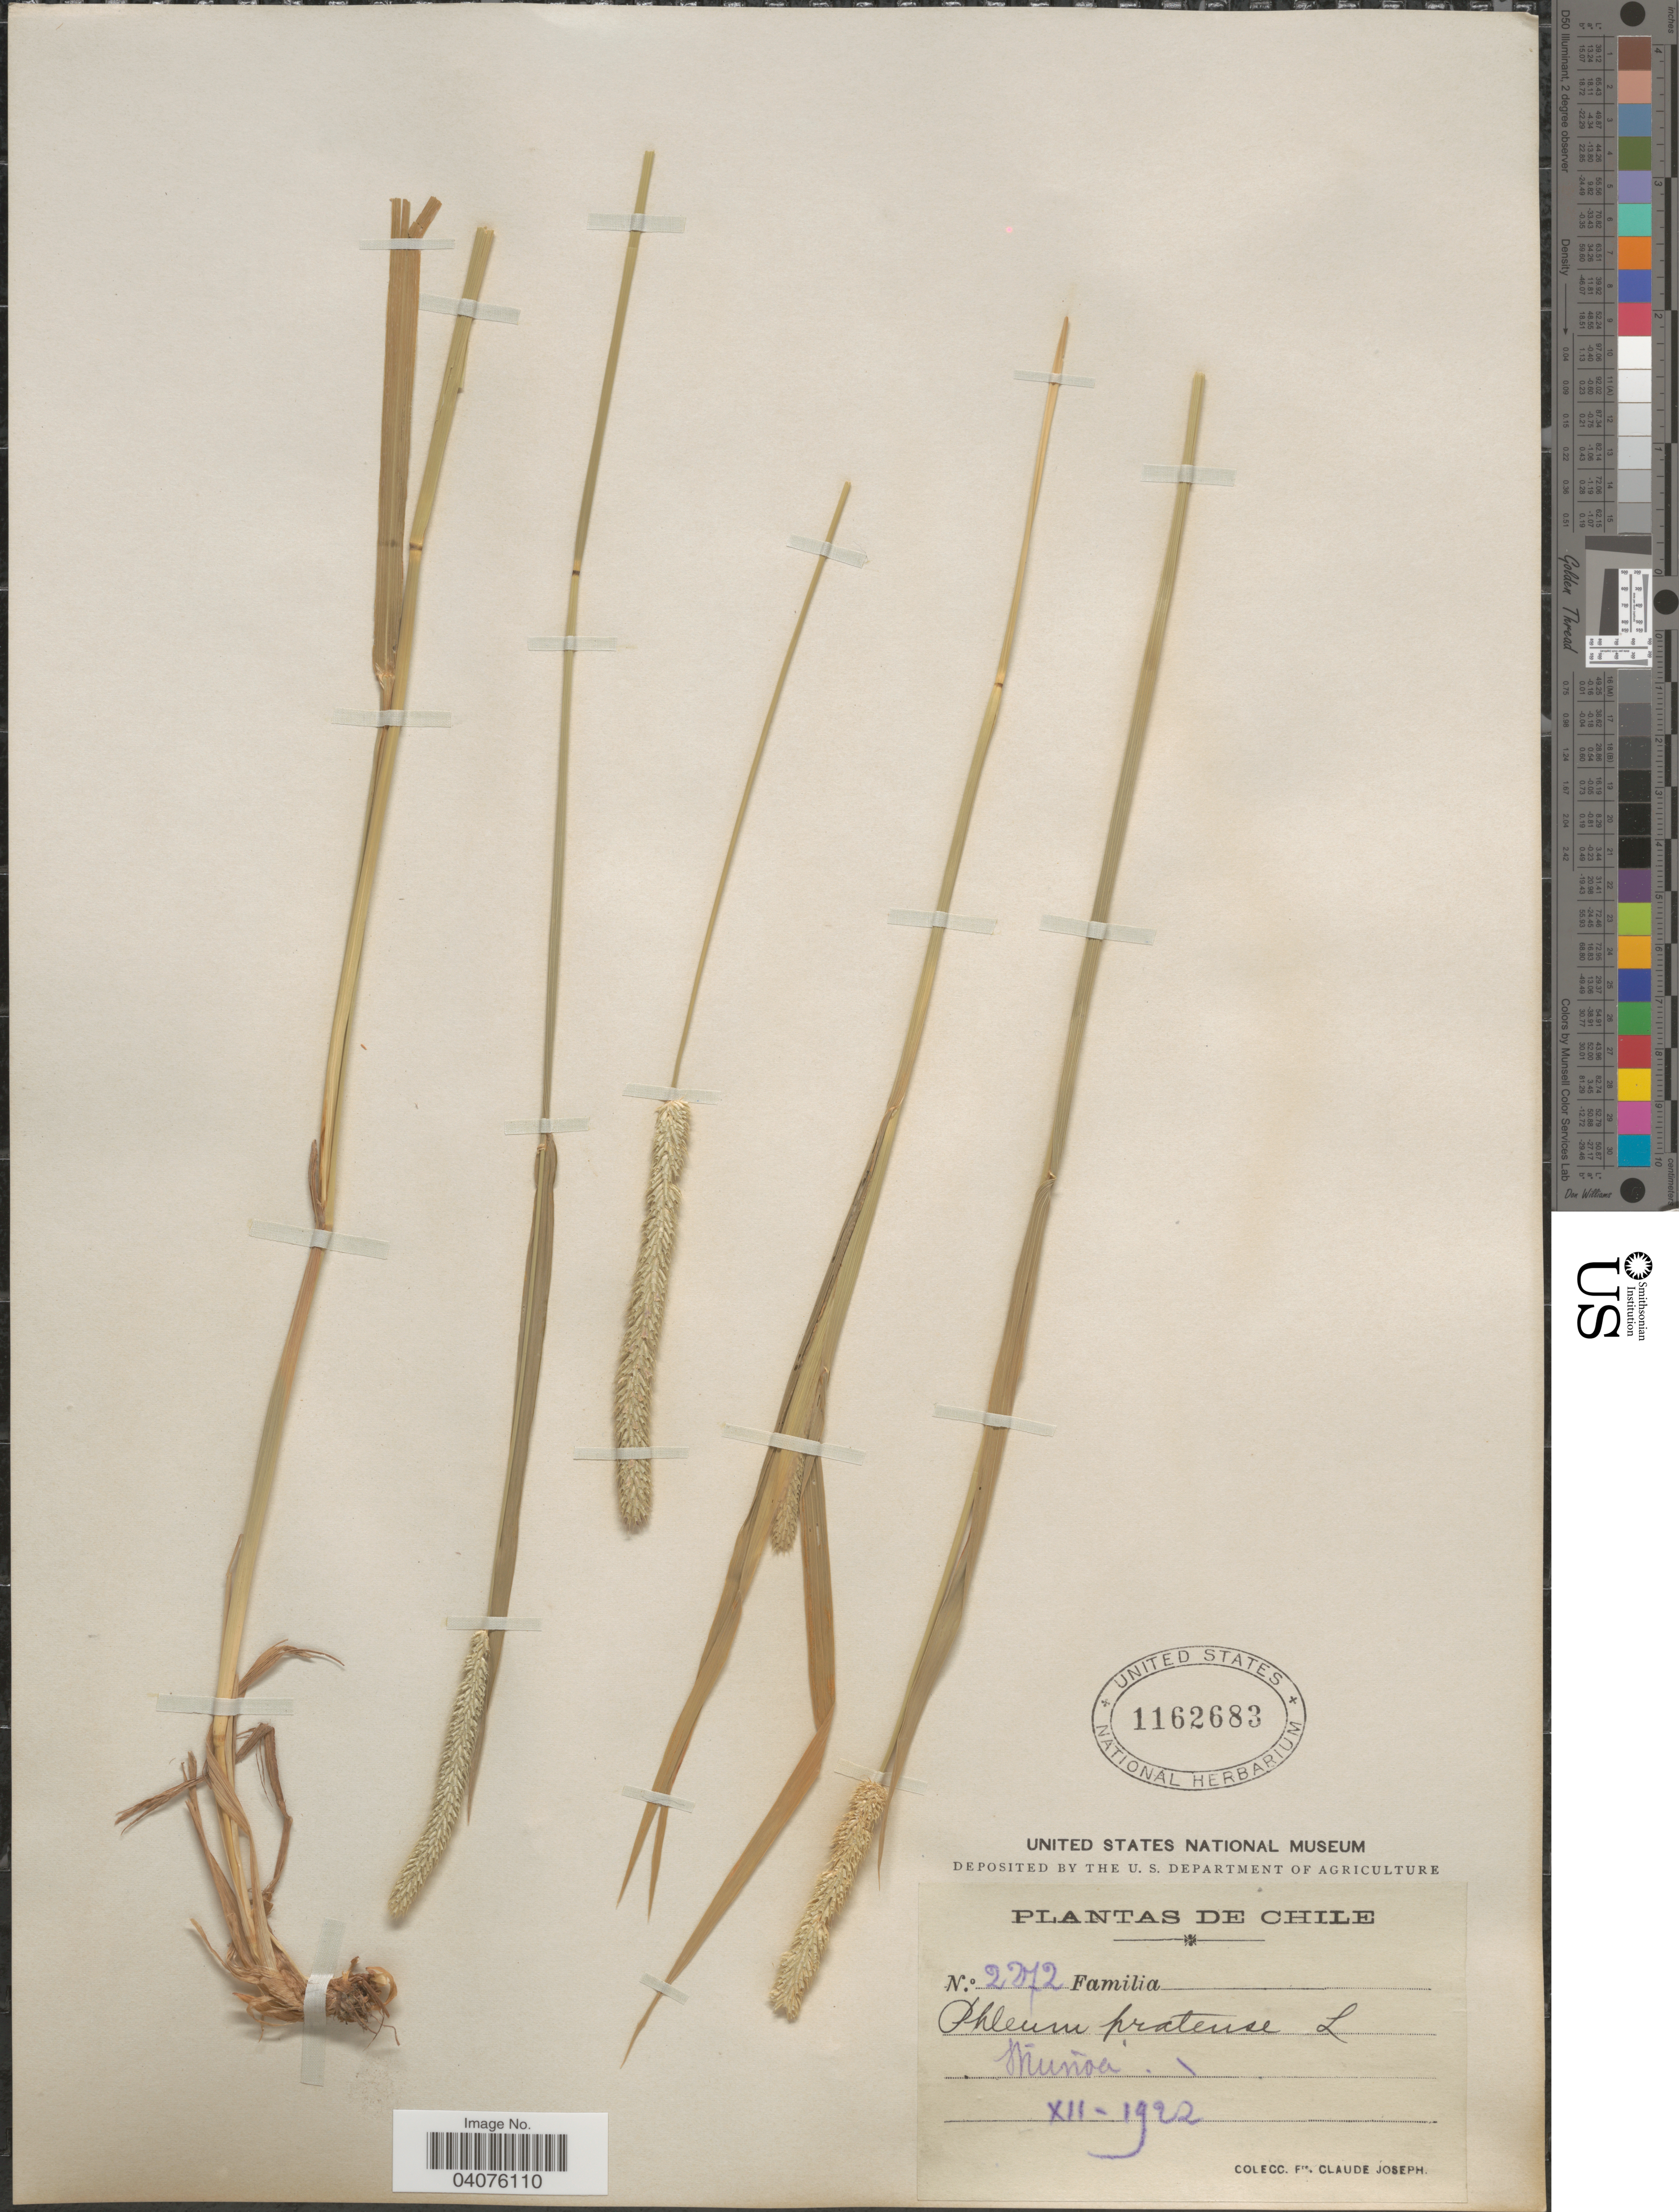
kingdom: Plantae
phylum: Tracheophyta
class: Liliopsida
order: Poales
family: Poaceae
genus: Phleum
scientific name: Phleum pratense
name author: L.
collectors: Bro. Claude-Joseph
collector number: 2272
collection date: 1922-12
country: Chile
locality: Nuñoa.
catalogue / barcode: US 1162683